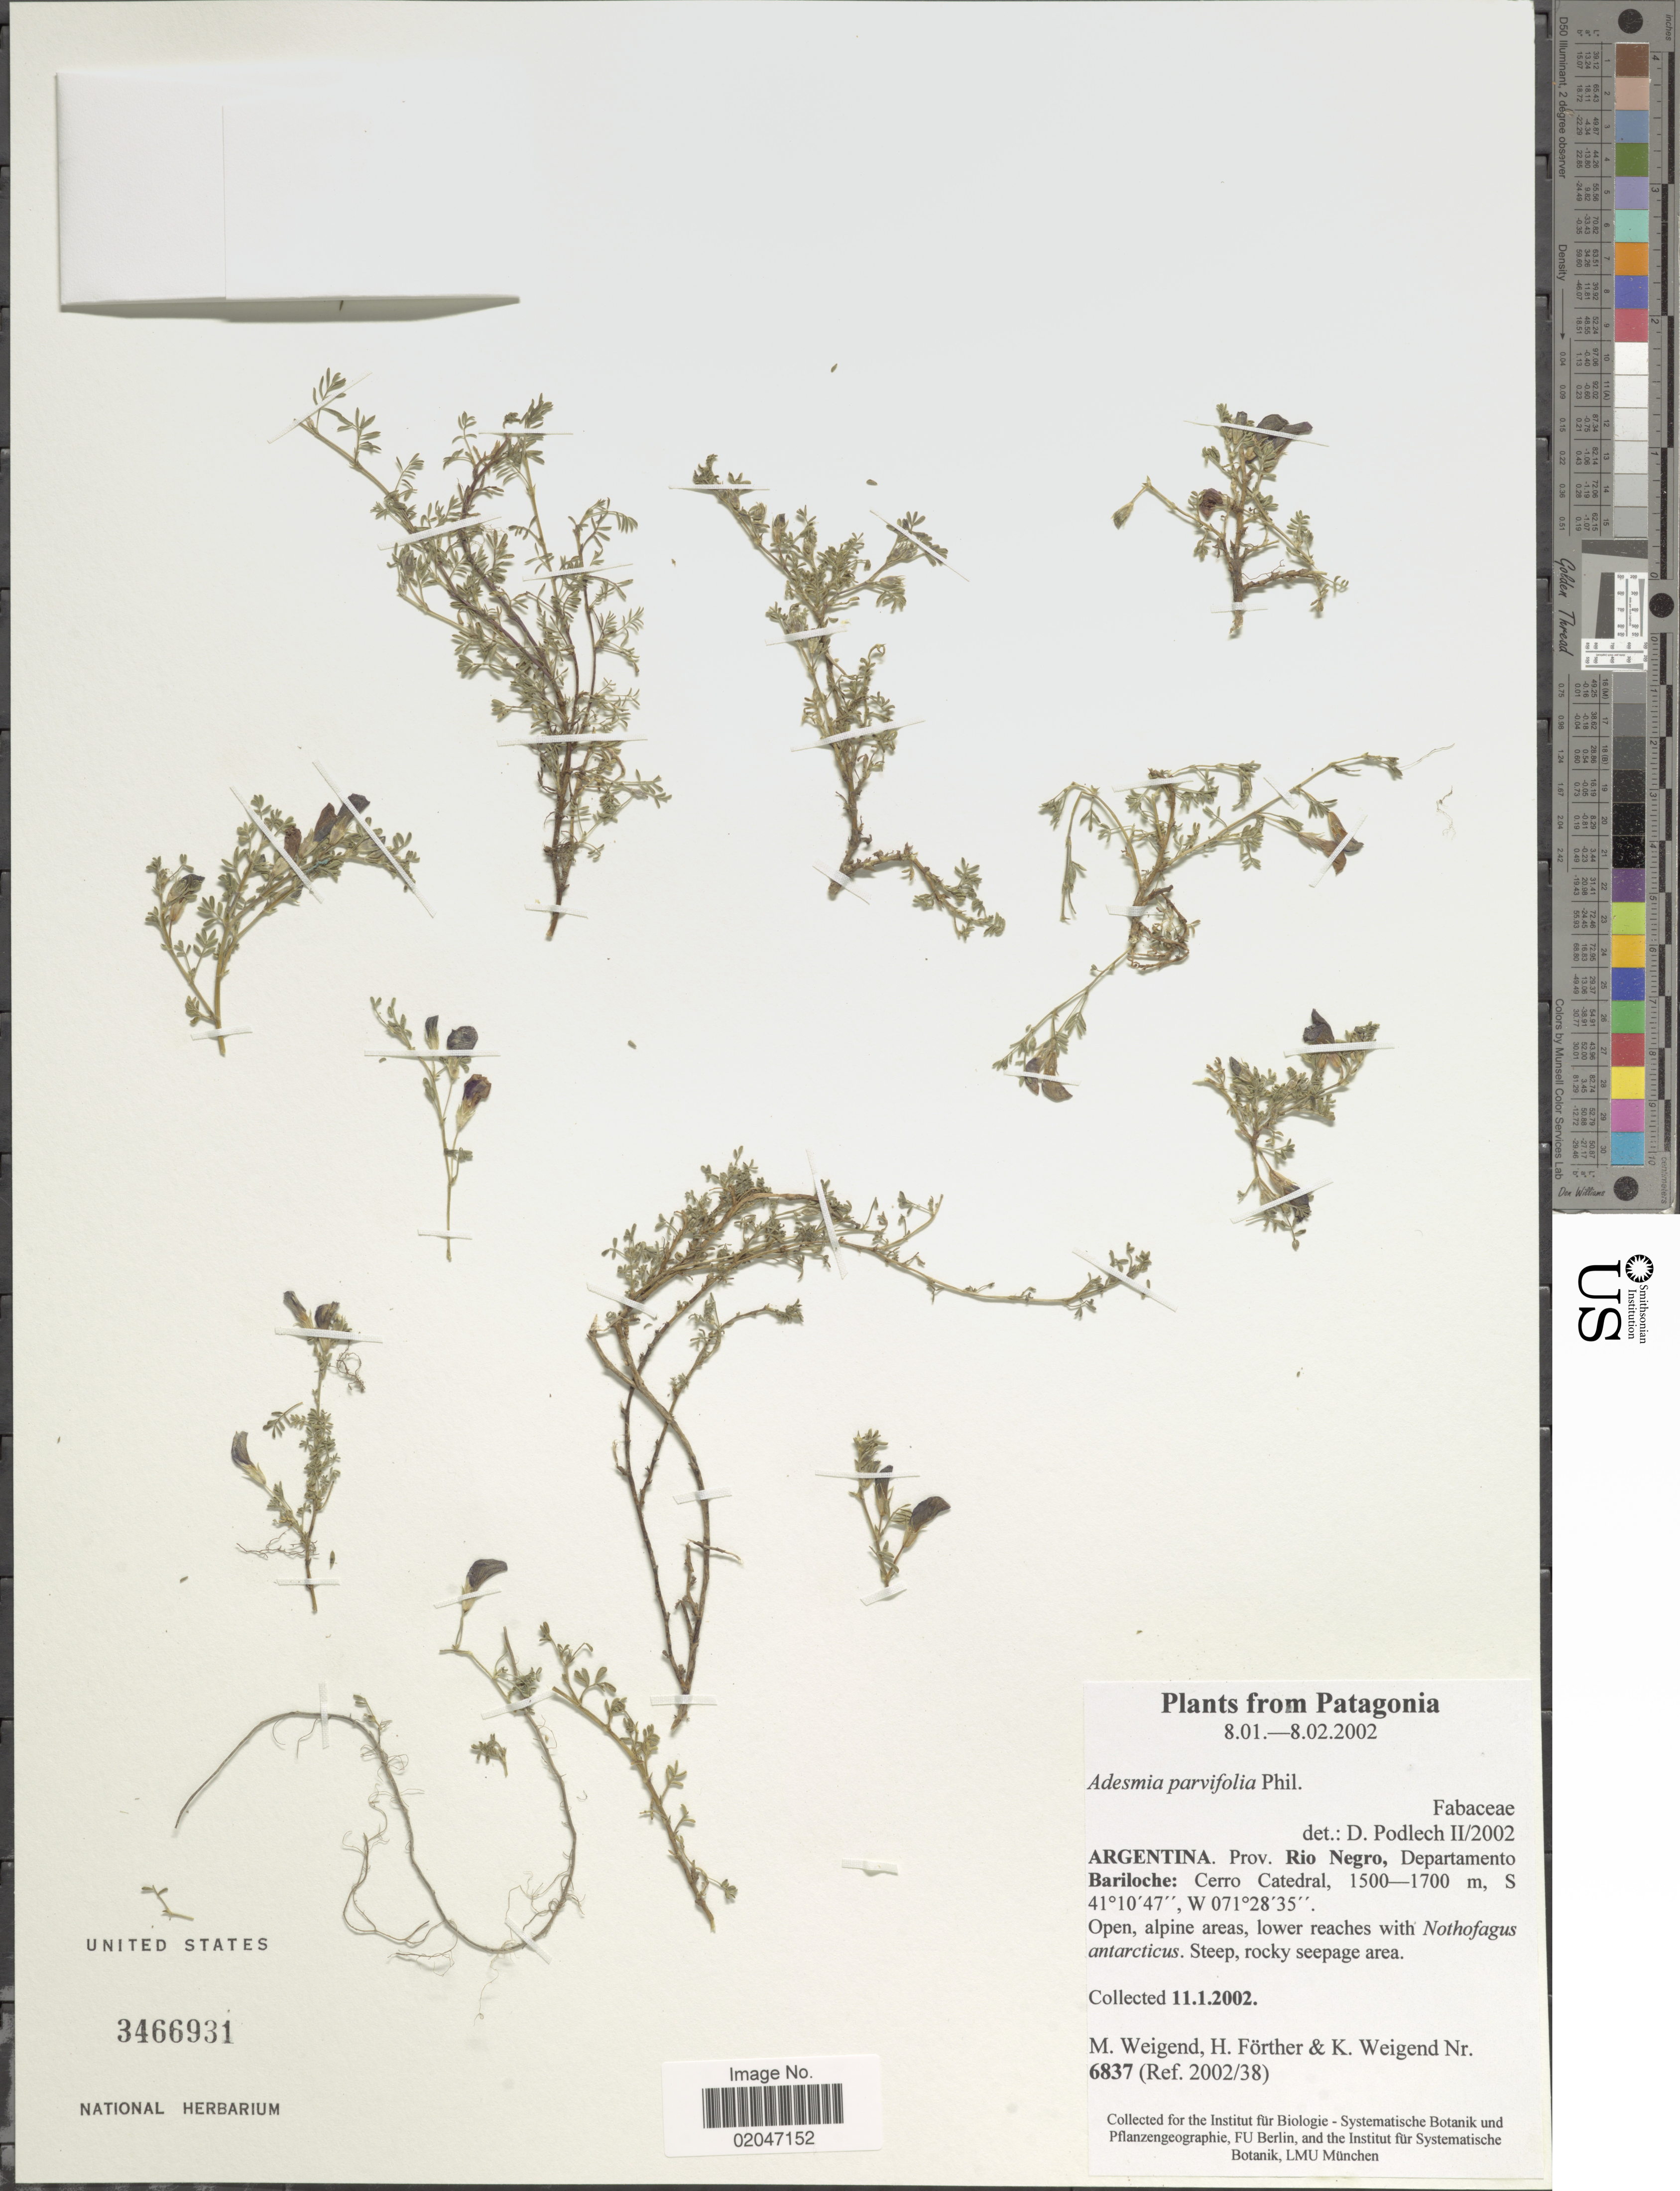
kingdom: Plantae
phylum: Tracheophyta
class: Magnoliopsida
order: Fabales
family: Fabaceae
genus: Adesmia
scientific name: Adesmia parvifolia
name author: Phil.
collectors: M. Weigend, H. Förther & K. Weigend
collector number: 6837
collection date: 2002-01-11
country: Argentina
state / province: Rio Negro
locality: Departamento Bariloche: Cerro Catedral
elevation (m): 1500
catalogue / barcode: US 3466931